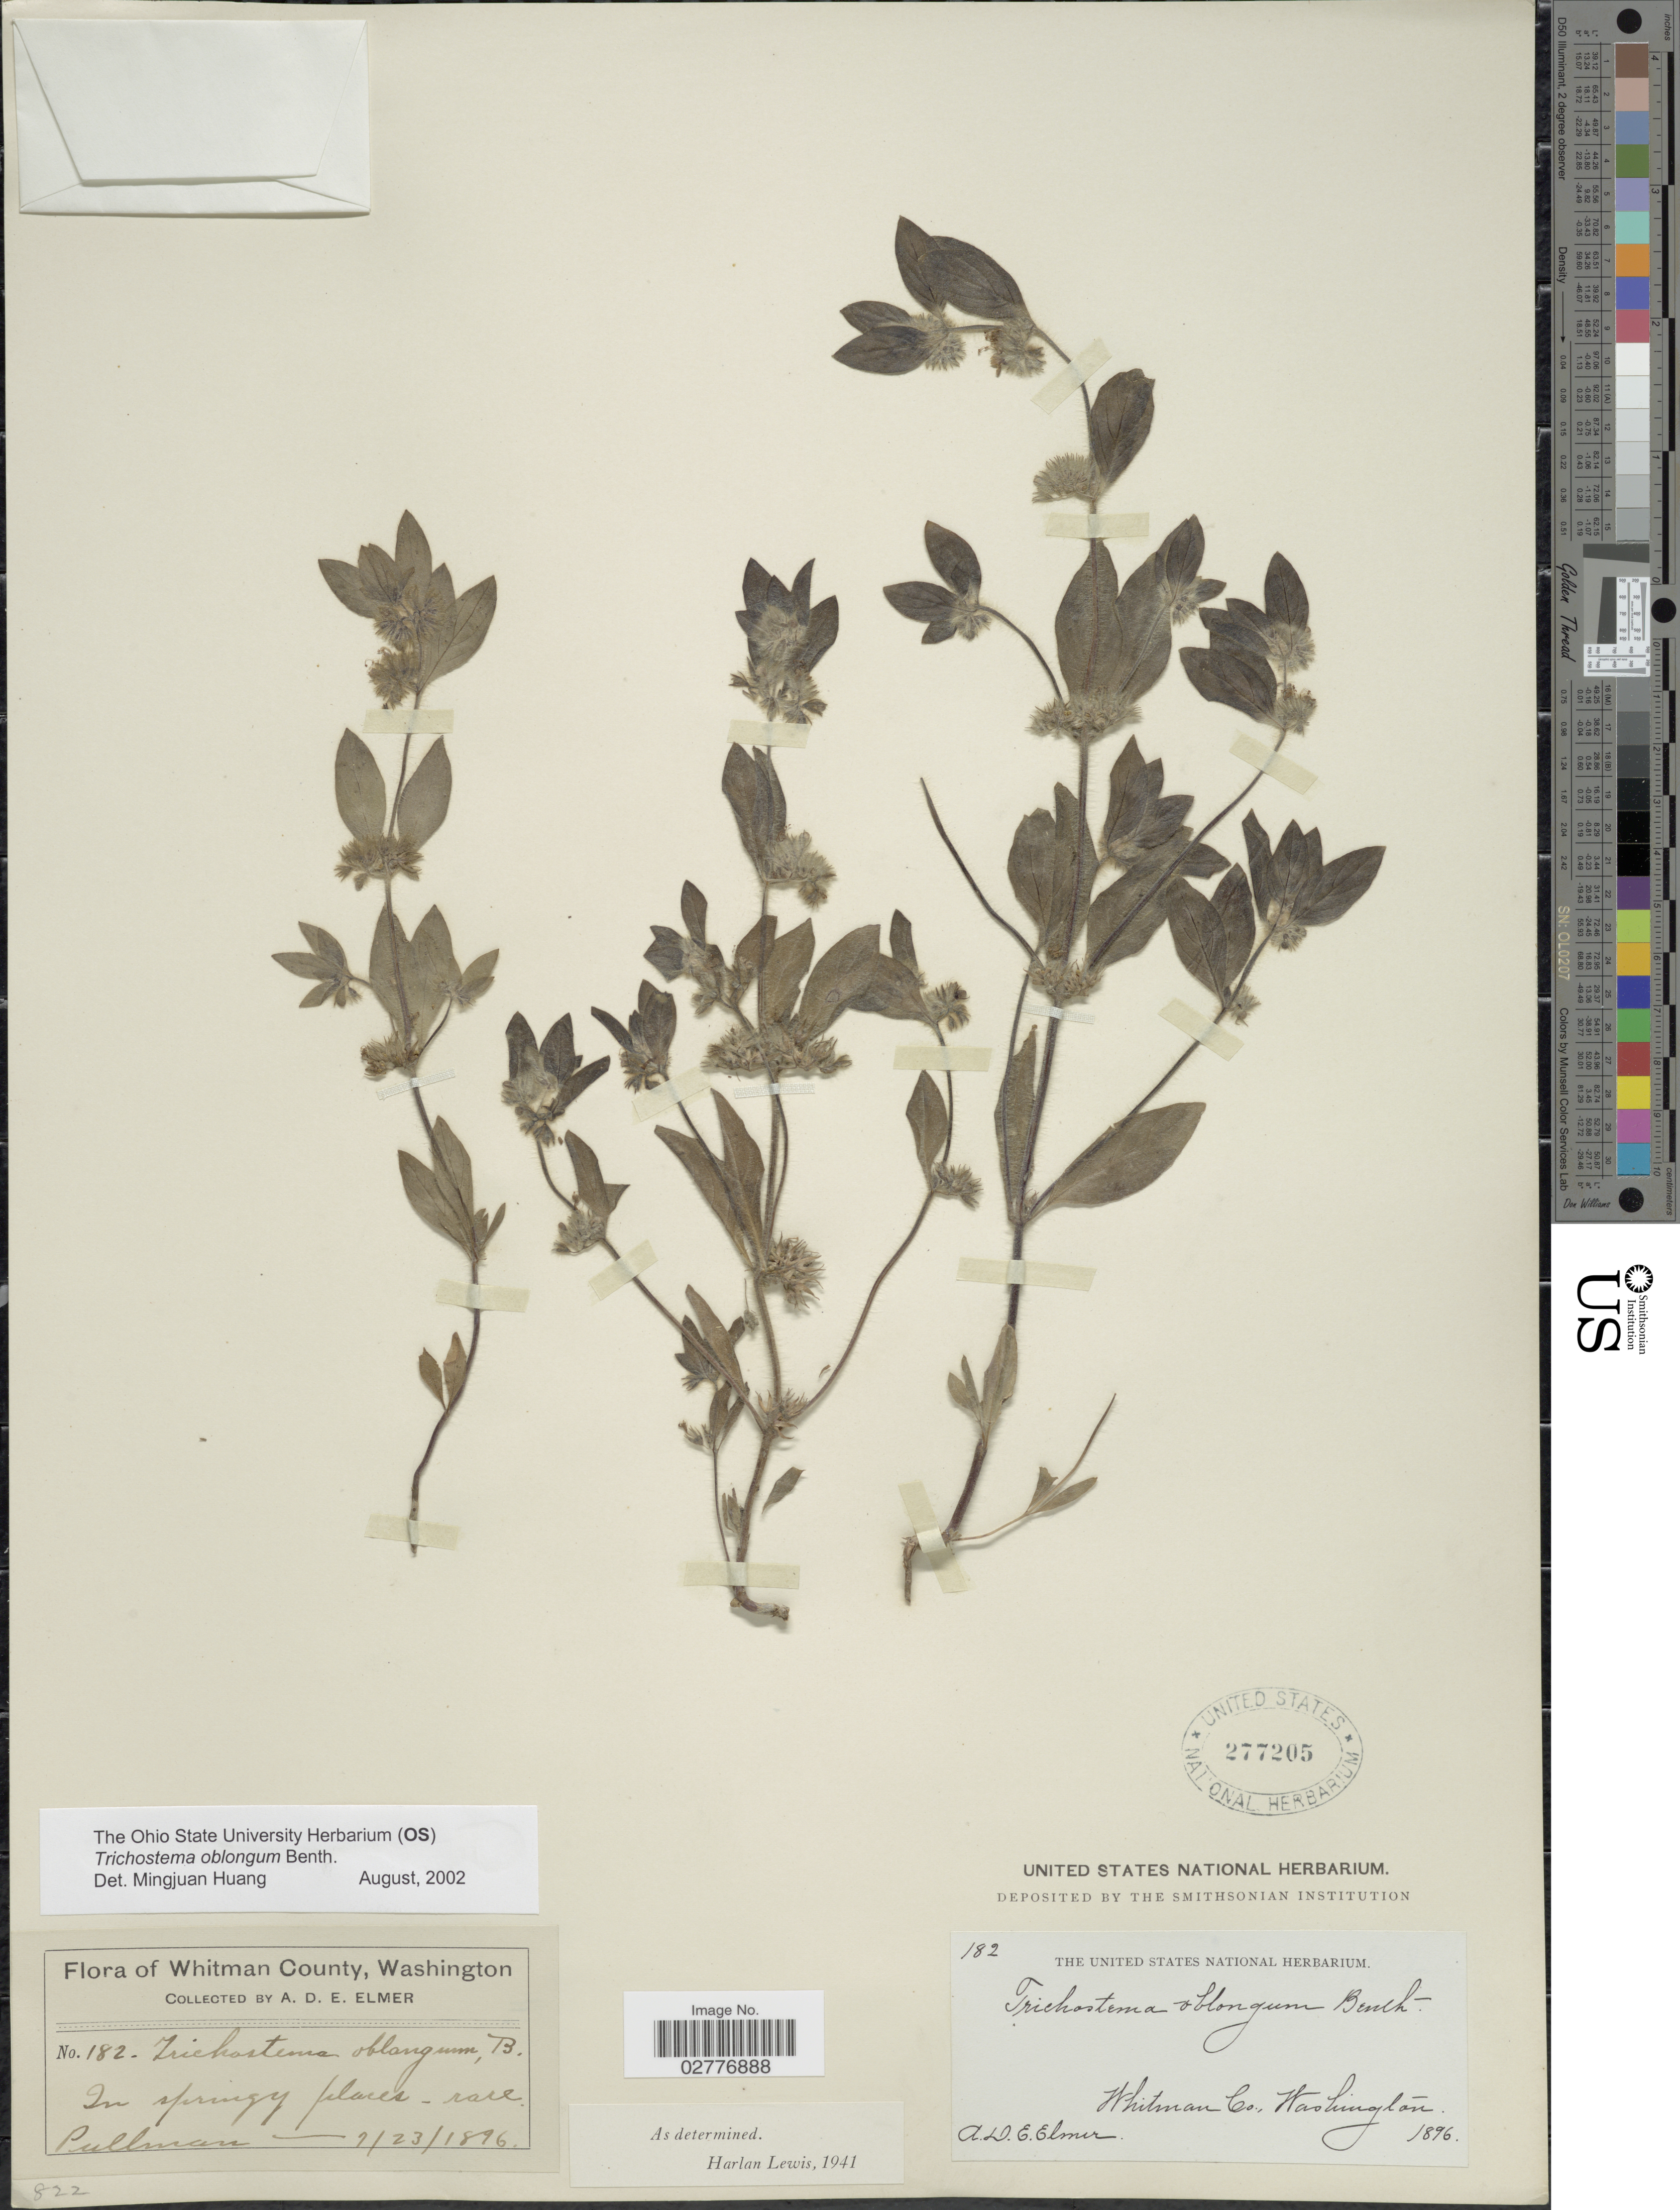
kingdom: Plantae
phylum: Tracheophyta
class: Magnoliopsida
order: Lamiales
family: Lamiaceae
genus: Trichostema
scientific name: Trichostema oblongum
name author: Benth.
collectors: A. D. E. Elmer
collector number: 182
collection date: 1896-07-23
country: United States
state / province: Washington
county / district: Whitman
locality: Whitman County. Pullman.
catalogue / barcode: US 277205